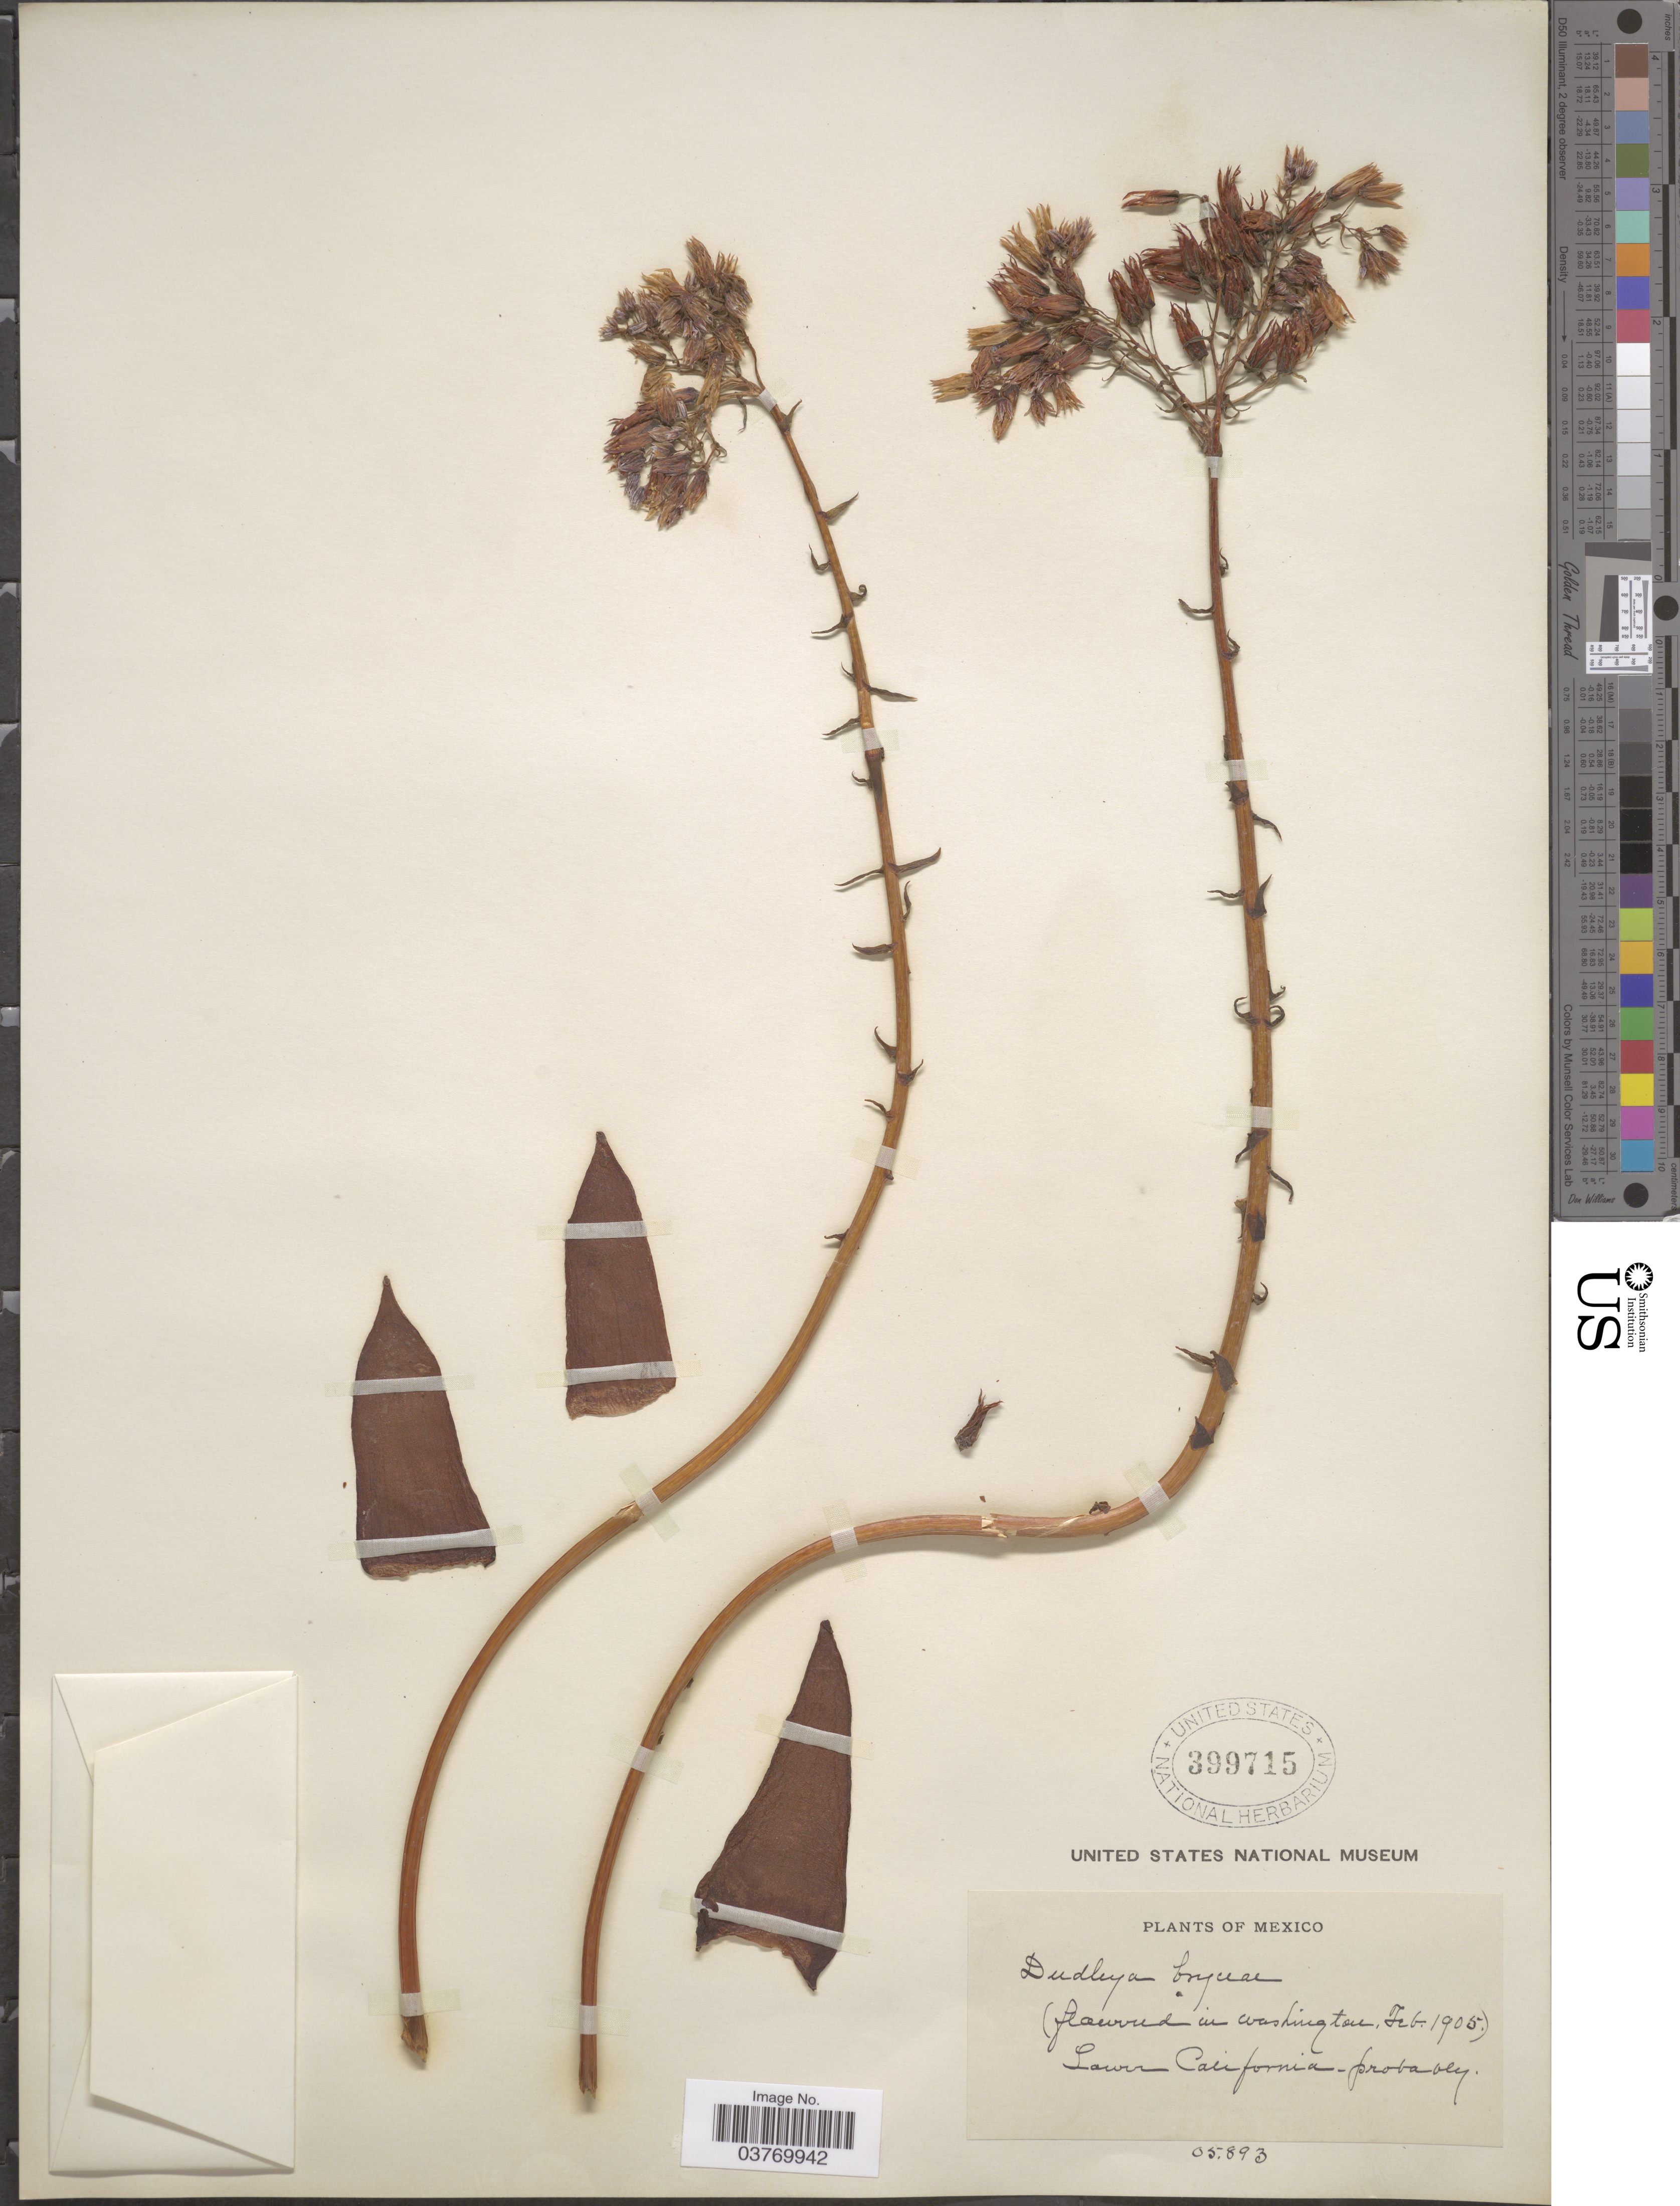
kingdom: Plantae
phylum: Tracheophyta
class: Magnoliopsida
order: Saxifragales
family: Crassulaceae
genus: Dudleya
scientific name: Dudleya bryceae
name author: Britton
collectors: United States National Museum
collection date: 1905-02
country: Mexico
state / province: Baja California Norte / Baja California Sur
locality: Mexico. Lower California.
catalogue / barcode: US 399715